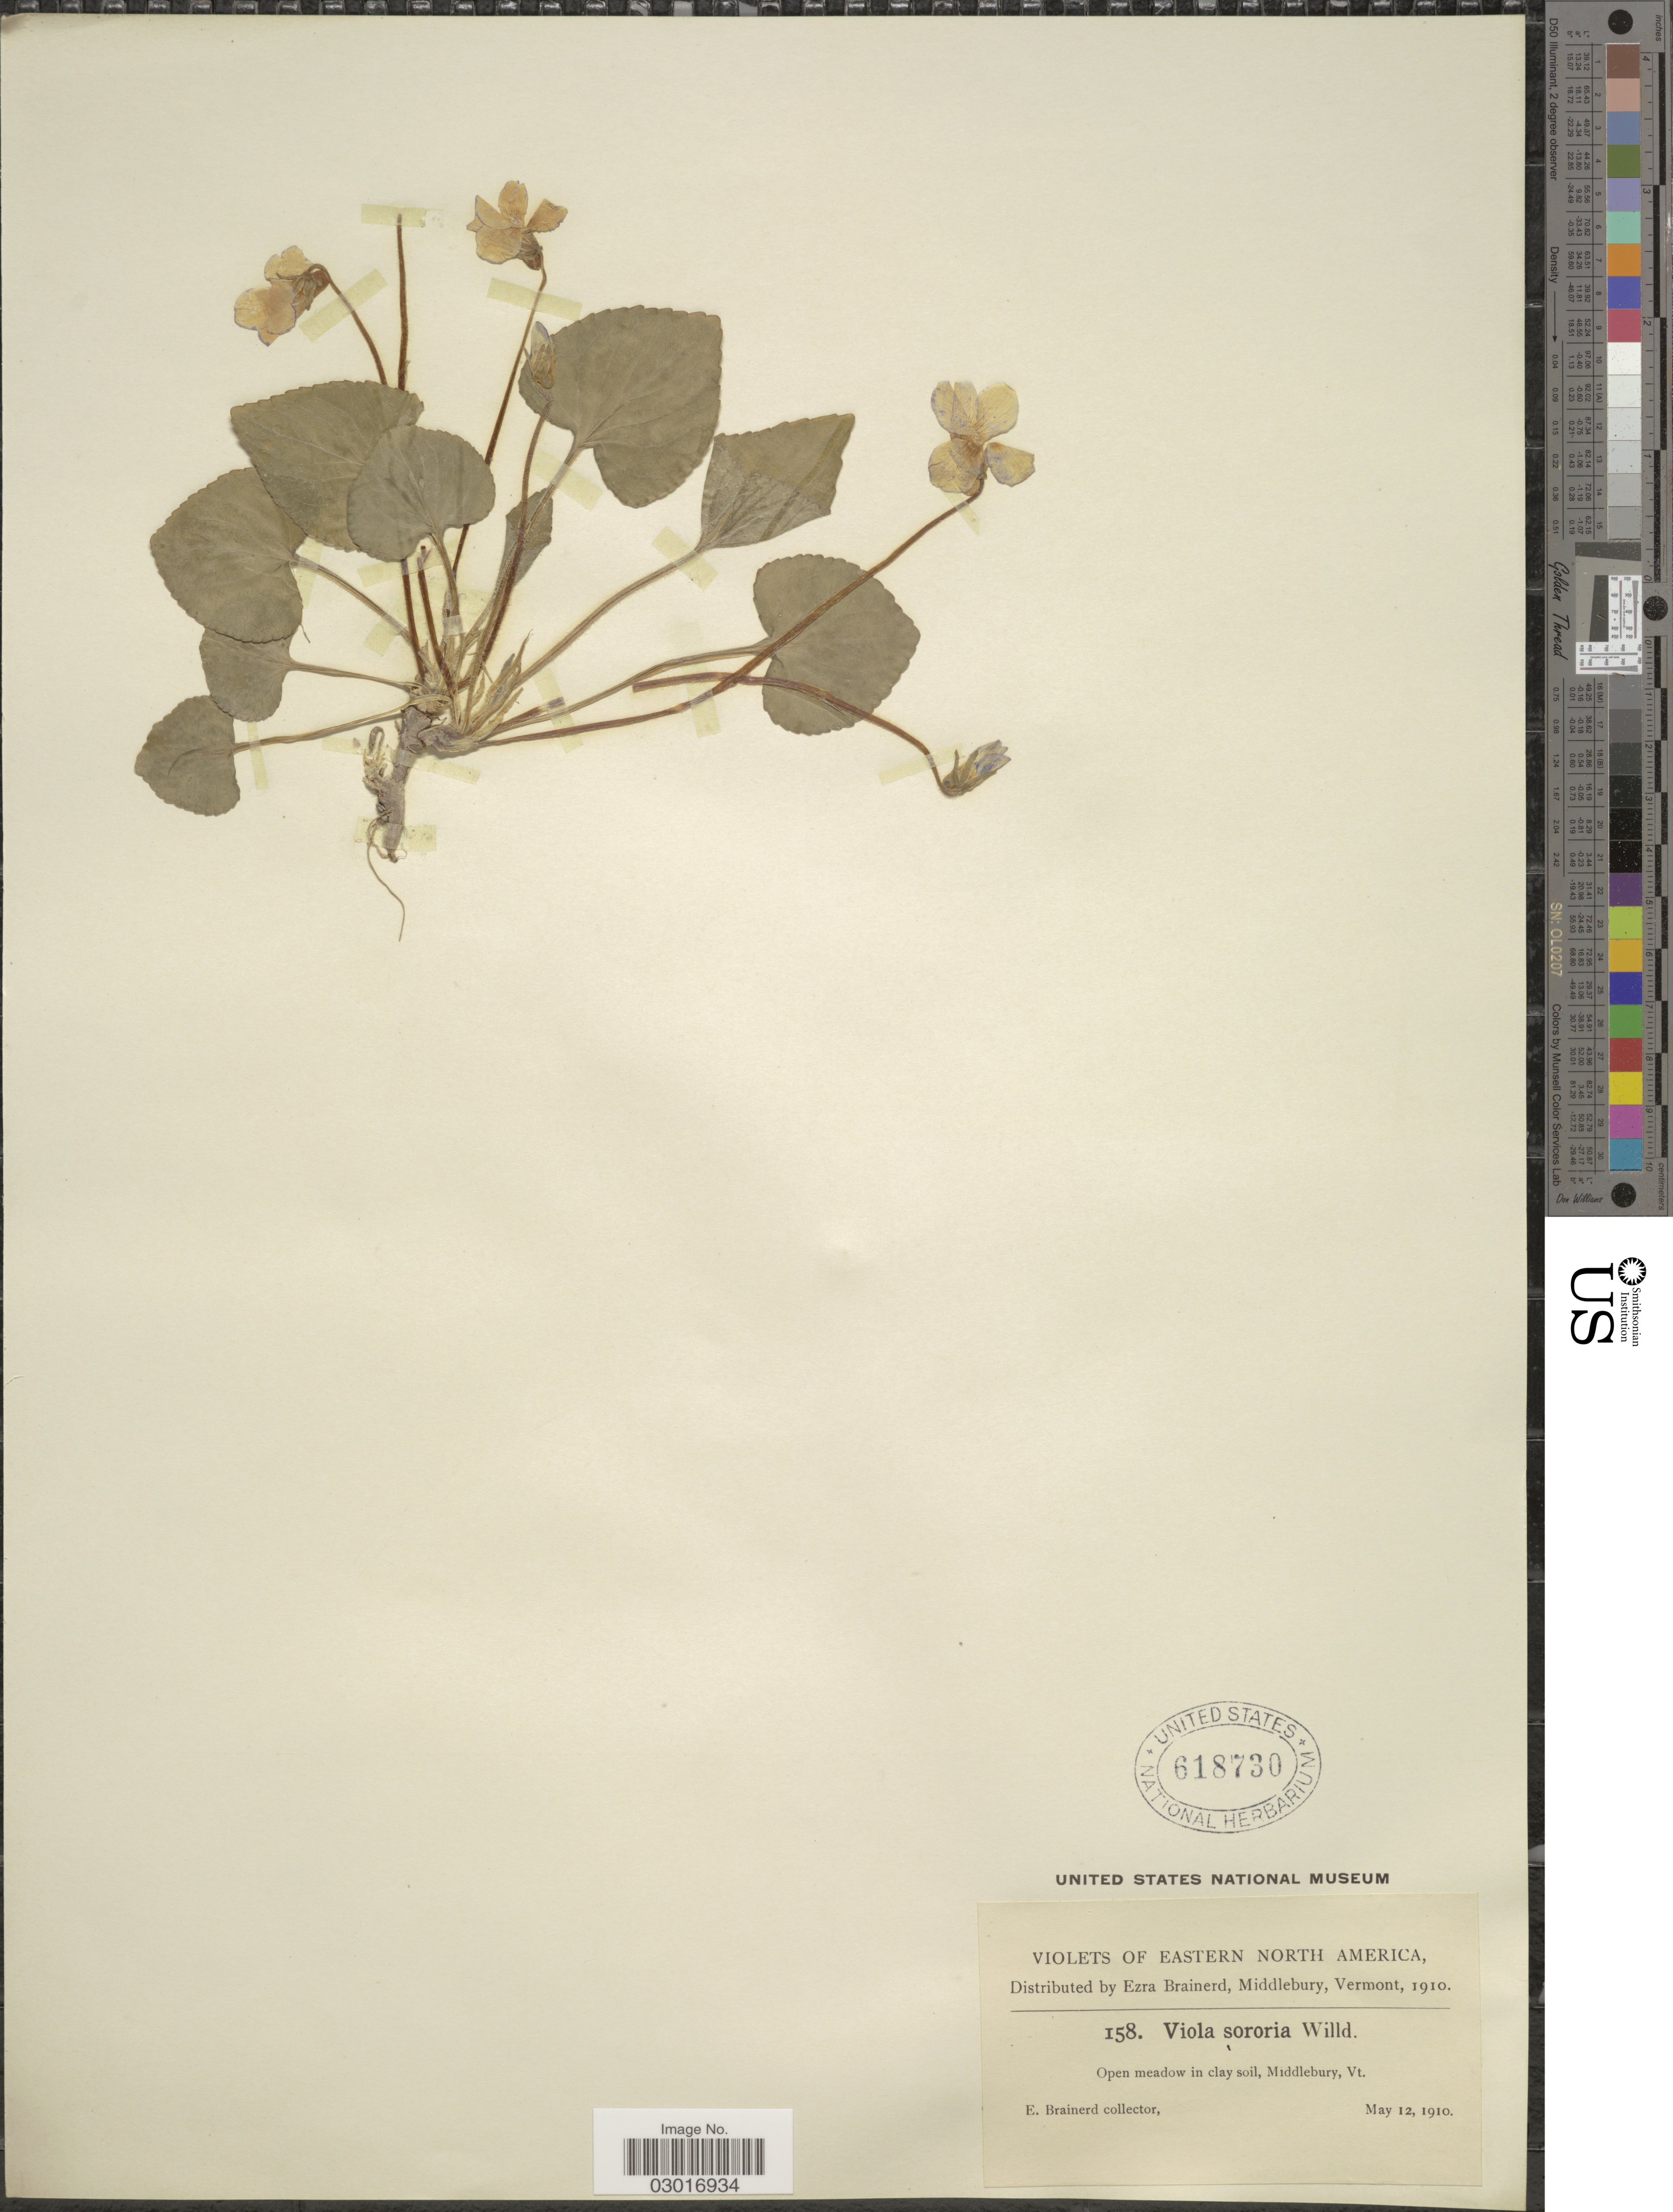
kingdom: Plantae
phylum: Tracheophyta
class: Magnoliopsida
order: Malpighiales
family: Violaceae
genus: Viola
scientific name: Viola sororia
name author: Willd.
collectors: E. Brainerd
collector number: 158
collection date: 1910-05-12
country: United States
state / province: Vermont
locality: Eastern North America, Open meadow in clay soil, Middlebury.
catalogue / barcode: US 618730